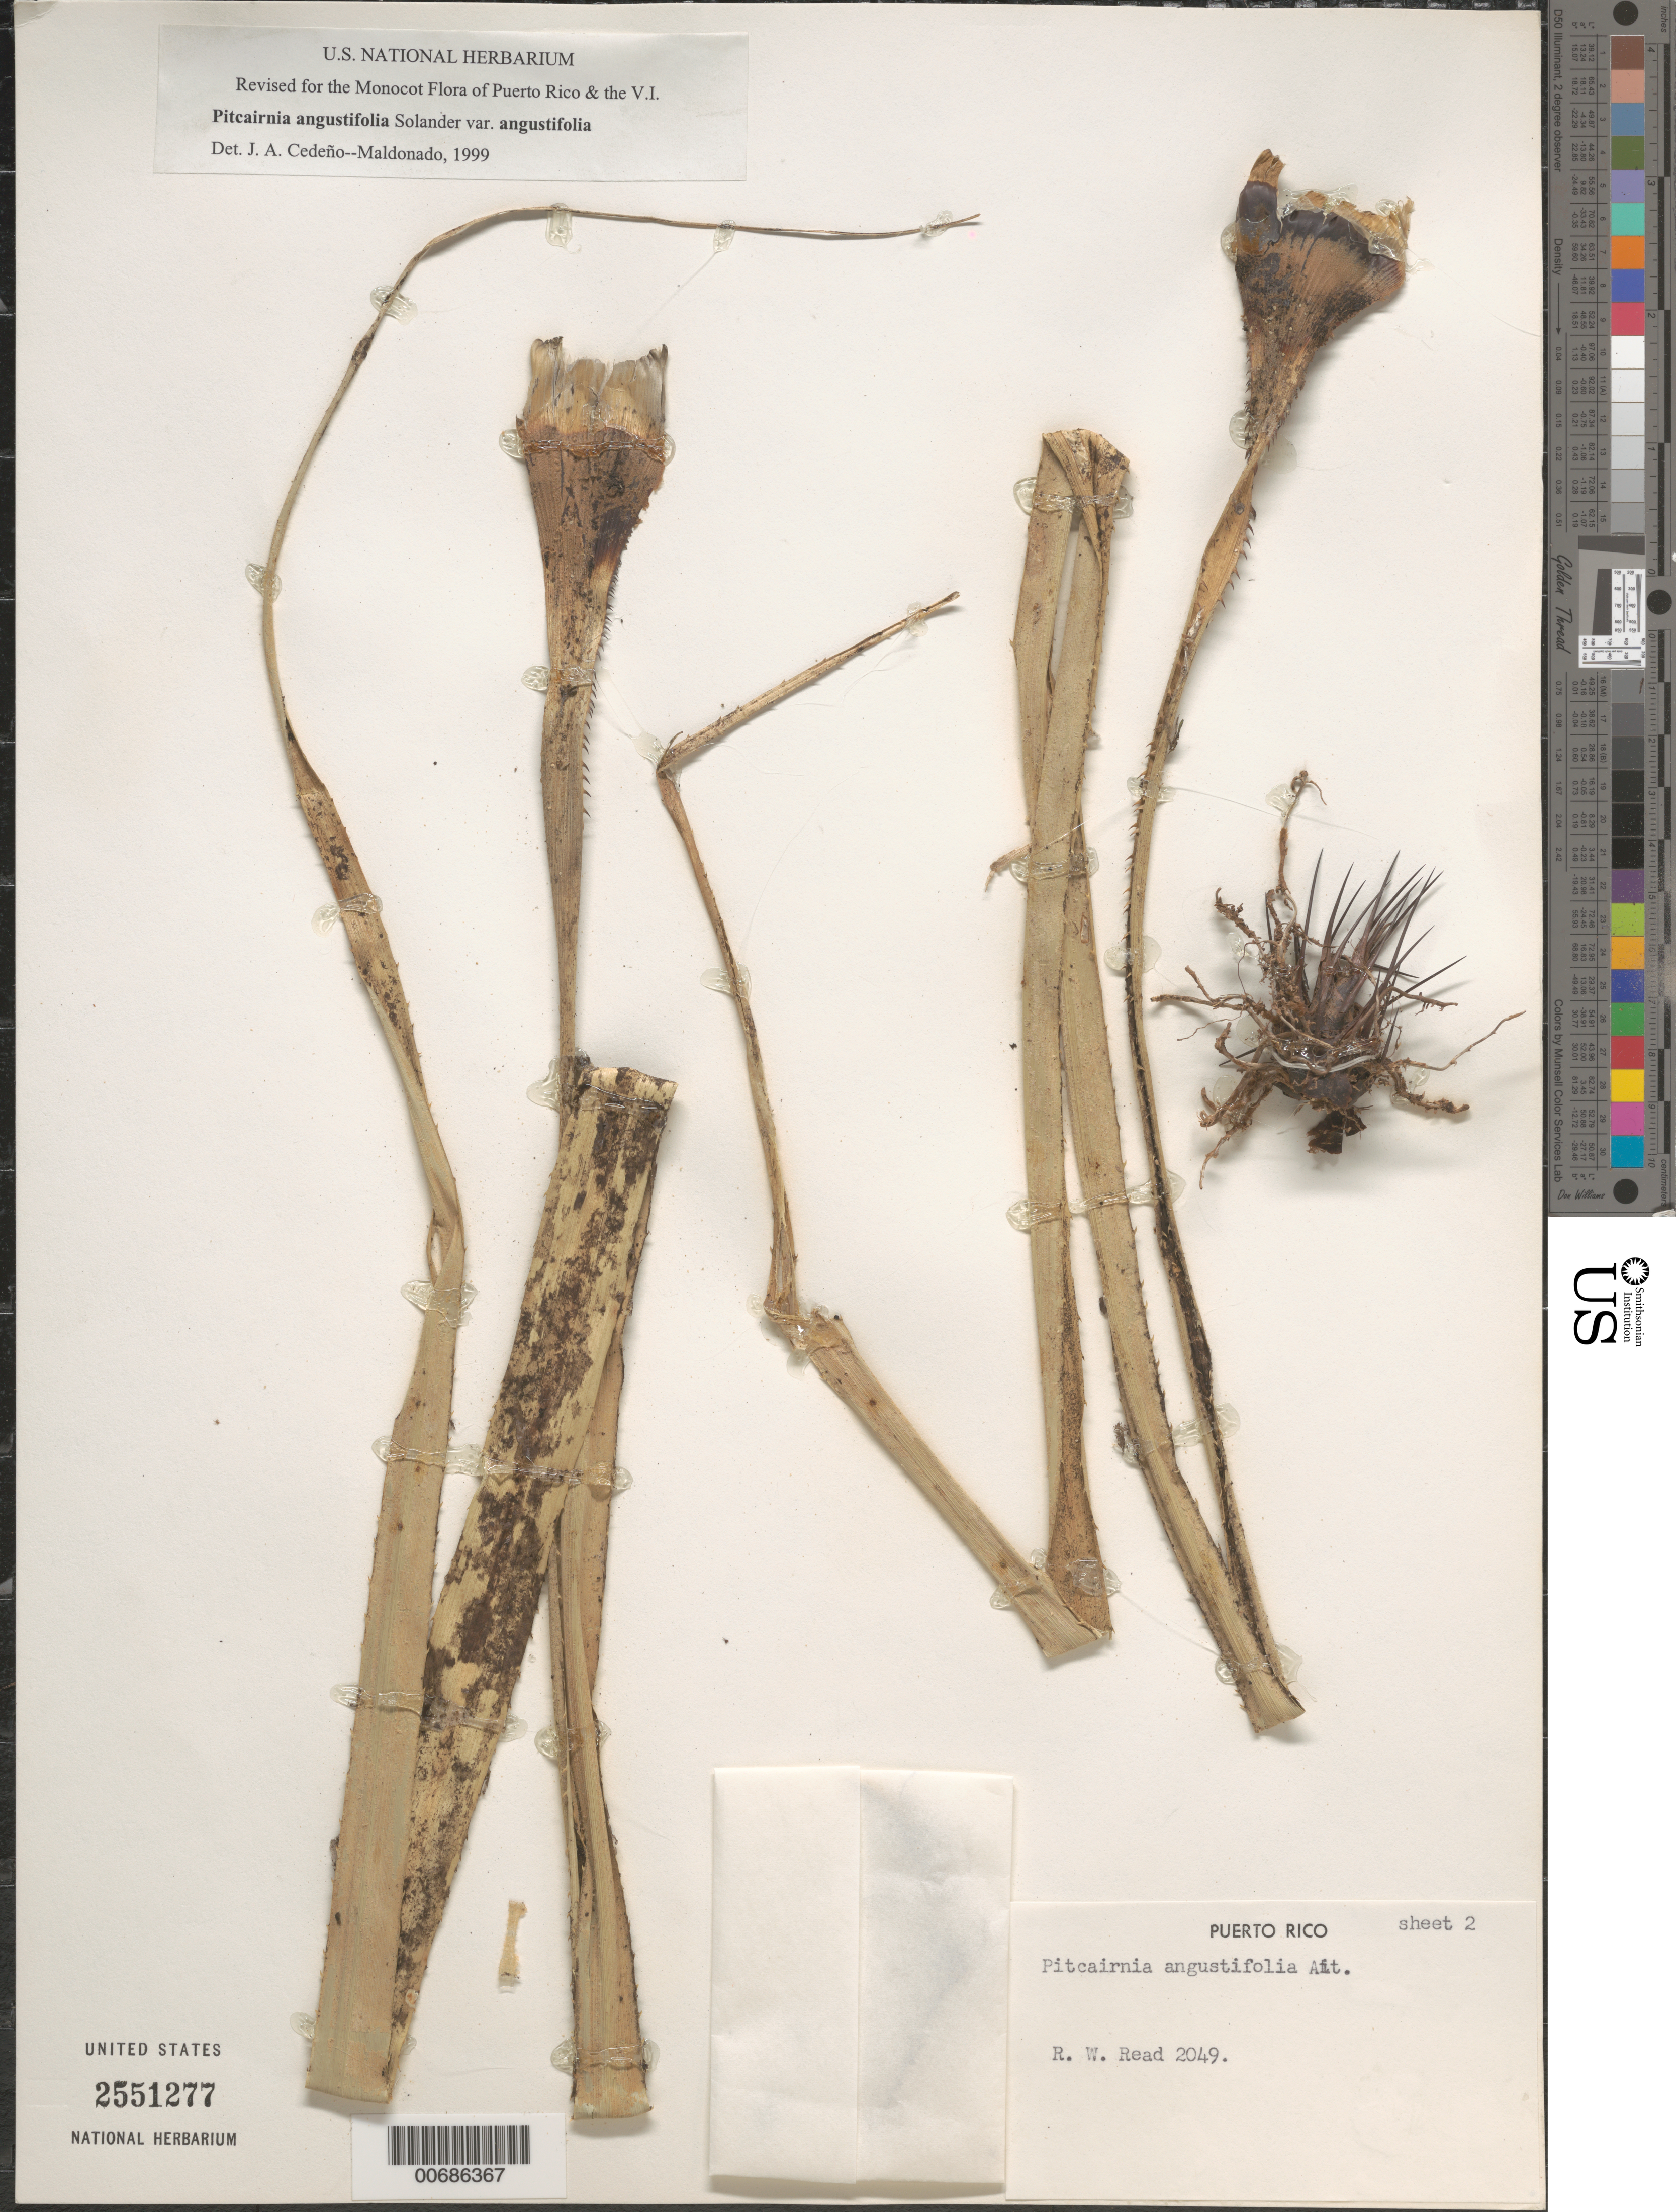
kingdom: Plantae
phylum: Tracheophyta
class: Liliopsida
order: Poales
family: Bromeliaceae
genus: Pitcairnia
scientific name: Pitcairnia angustifolia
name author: Sol. ex Aiton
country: Puerto Rico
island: Greater Antilles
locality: Sierra de Naguabo ad Rio Blanco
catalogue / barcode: US 2551277